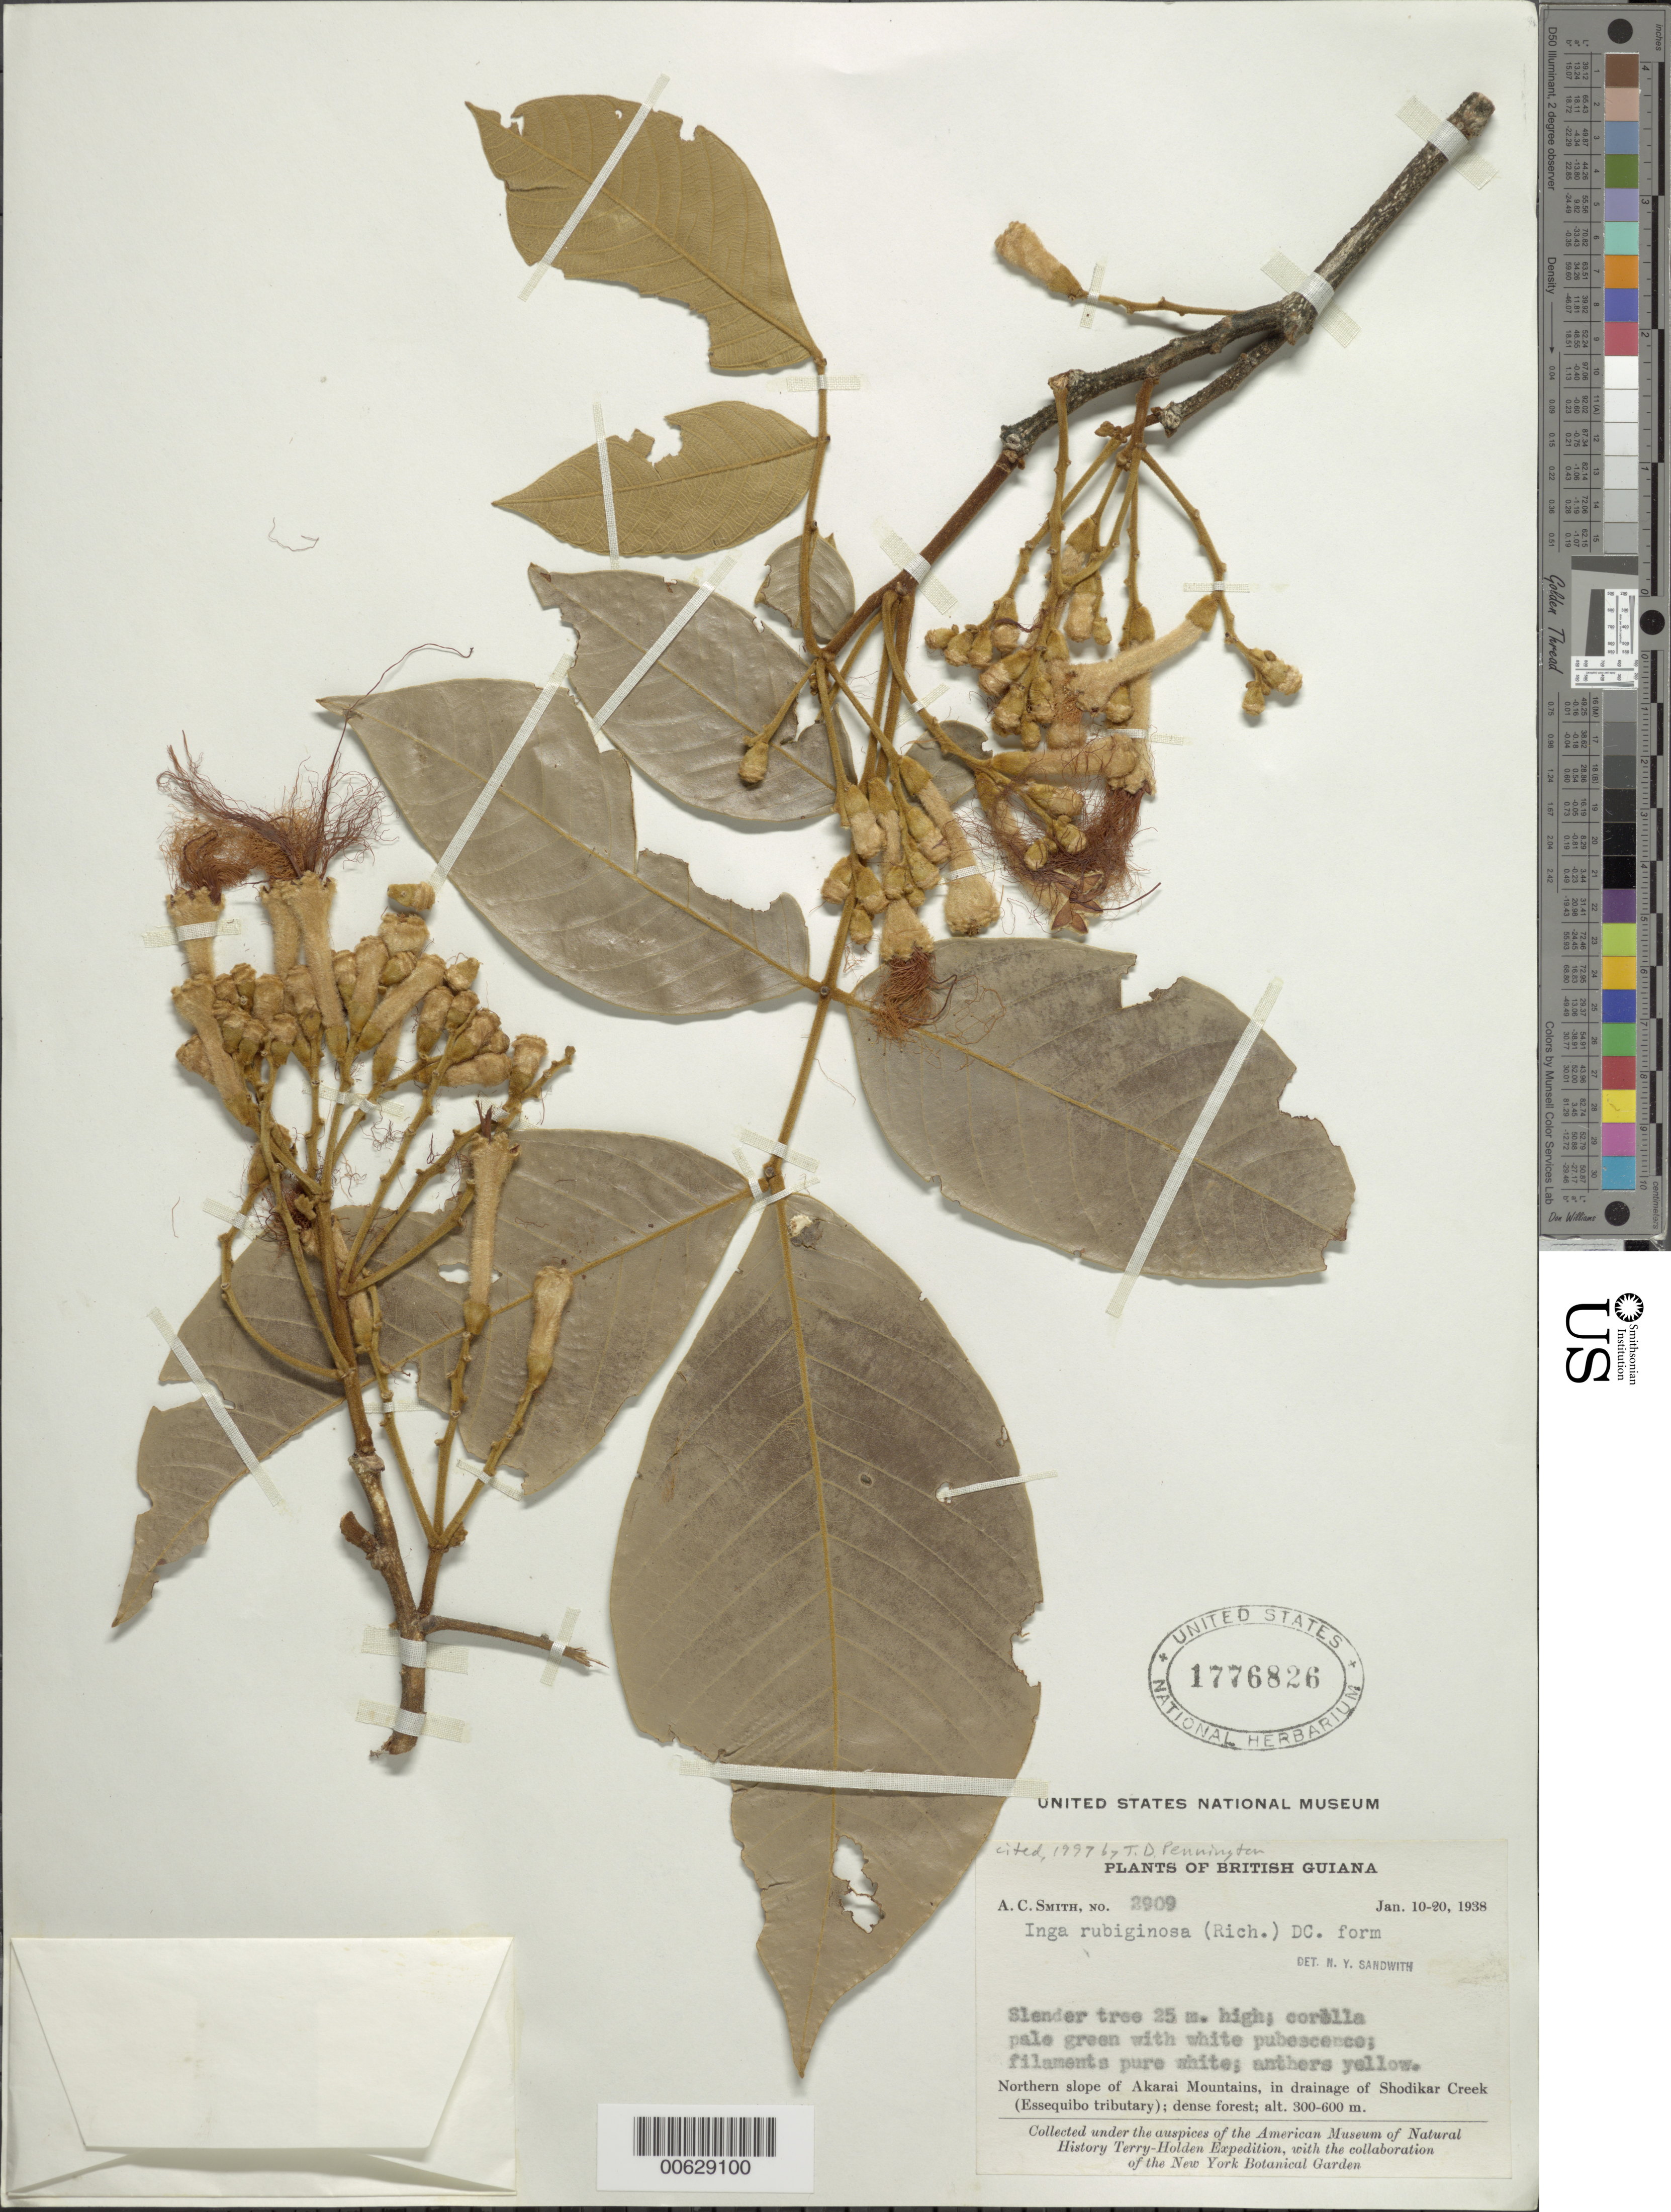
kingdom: Plantae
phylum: Tracheophyta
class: Magnoliopsida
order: Fabales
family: Fabaceae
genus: Inga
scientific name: Inga rubiginosa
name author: (Rich.) DC.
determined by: Pennington, T. D., (K)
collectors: A. C. Smith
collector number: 2909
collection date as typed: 10-Jan-38 to 22-Jan-38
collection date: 1938-01-10/1938-01-22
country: Guyana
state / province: U. Takutu-U. Essequibo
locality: Akarai Mts., N slope; in drainage of Shodikar Creek (Essequibo tributary)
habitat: Dense forest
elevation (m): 300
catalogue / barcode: US 1776826